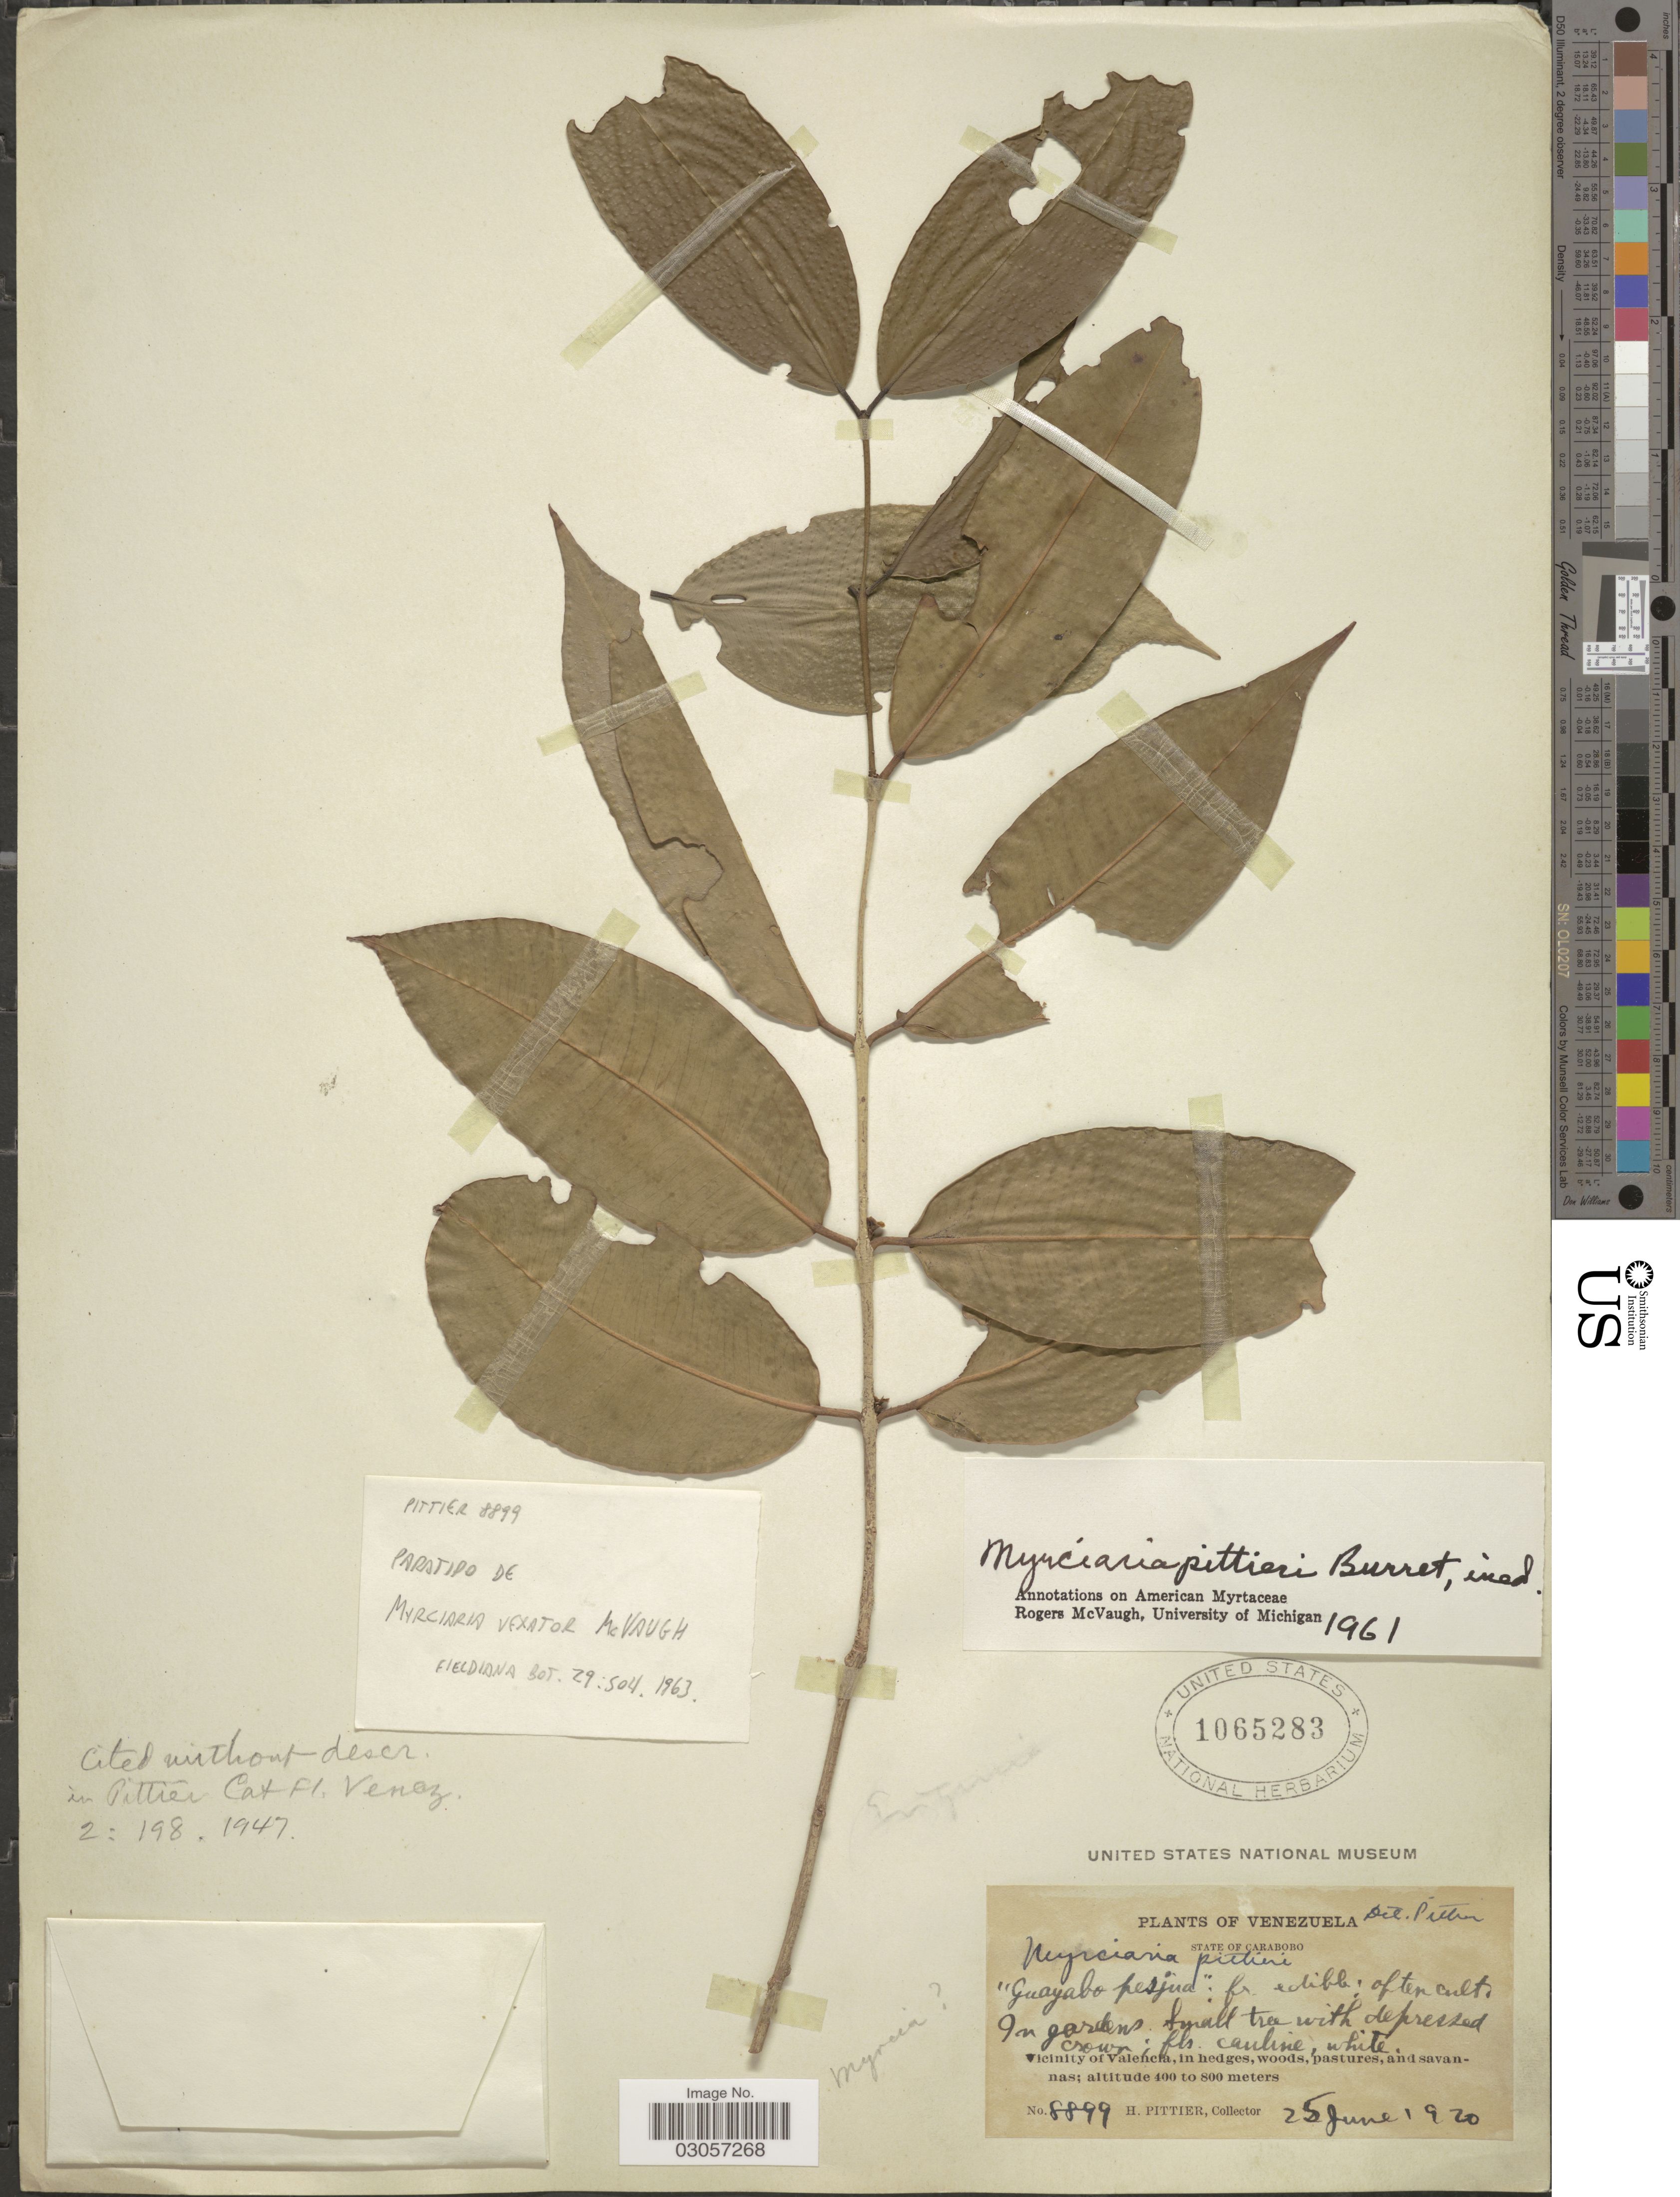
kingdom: Plantae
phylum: Tracheophyta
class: Magnoliopsida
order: Myrtales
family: Myrtaceae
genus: Myrciaria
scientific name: Myrciaria vexator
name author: McVaugh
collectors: H. F. Pittier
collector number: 8899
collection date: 1920-06-25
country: Venezuela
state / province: Carabobo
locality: Vicinity of Valencia, in hedges, woods, pastures, and savannas.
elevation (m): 400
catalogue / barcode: US 1065283